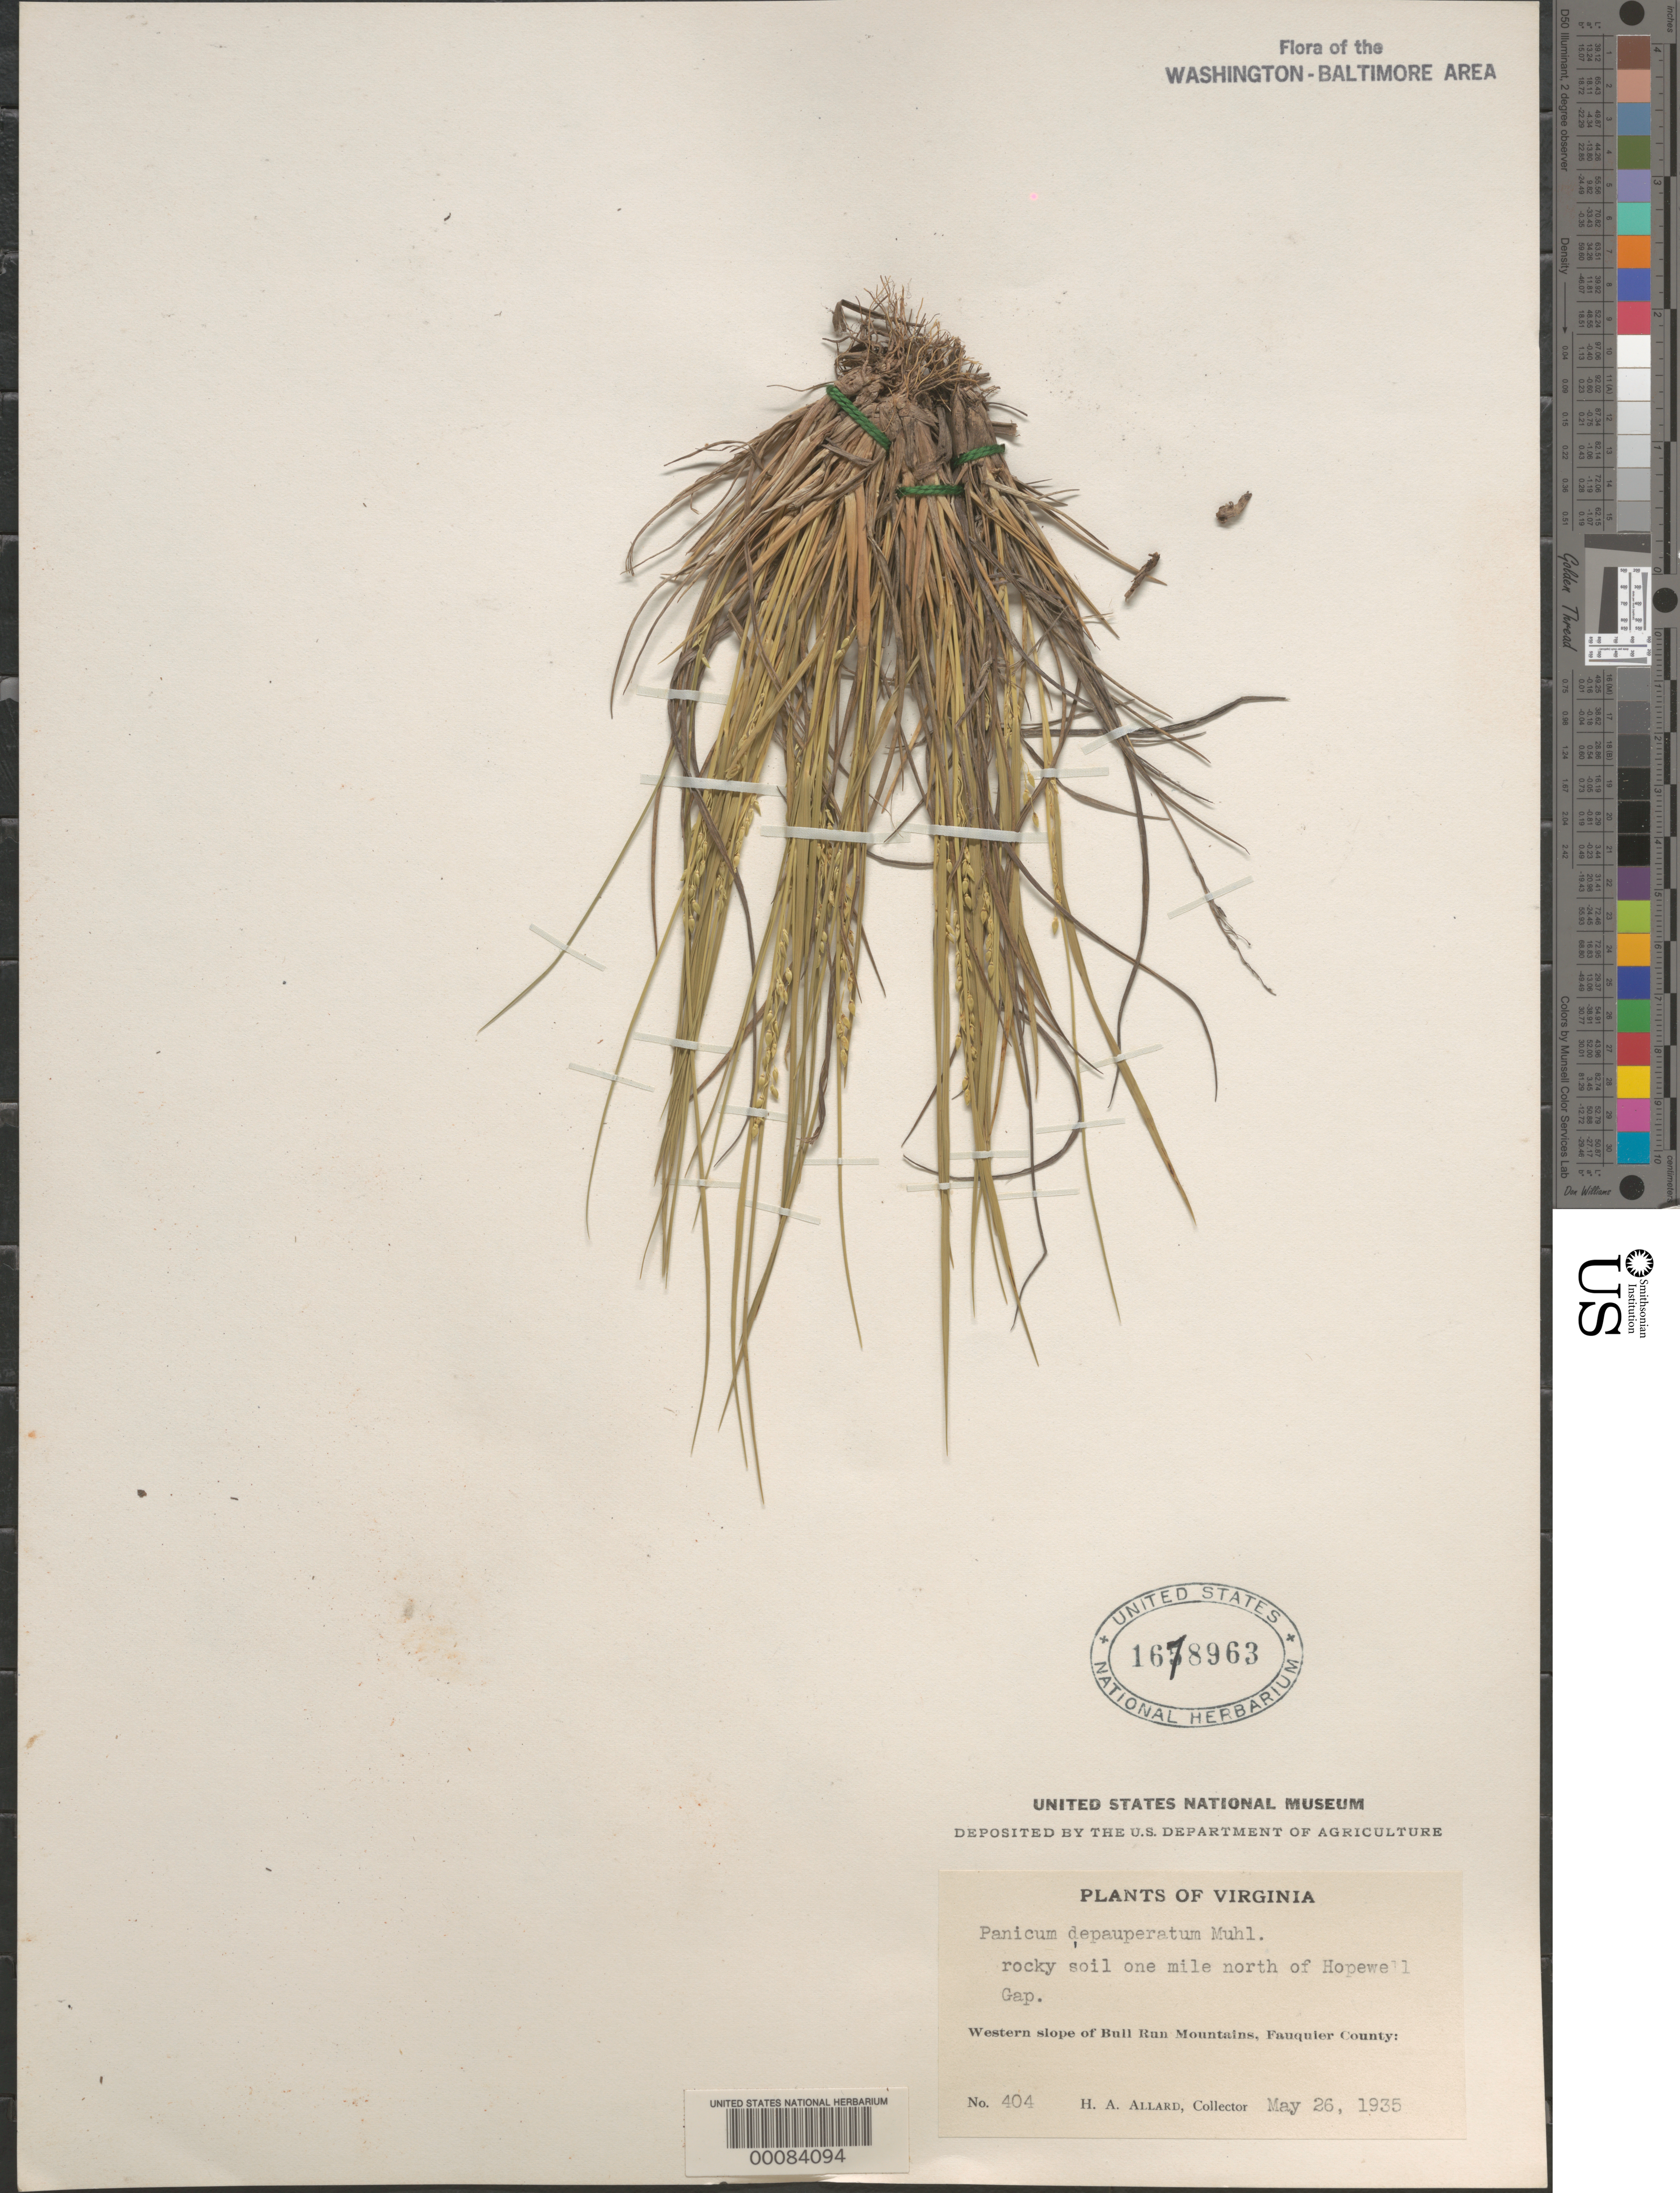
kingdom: Plantae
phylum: Tracheophyta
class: Liliopsida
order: Poales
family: Poaceae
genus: Dichanthelium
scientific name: Dichanthelium depauperatum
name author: (Muhl.) Gould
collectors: H. A. Allard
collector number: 404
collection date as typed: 26 May 1935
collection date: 1935-05-26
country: United States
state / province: Virginia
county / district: Fauquier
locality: Bull Run Mountains, N of Hopewell Gap Bull Run Mts.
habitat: Dry prairies, rocky soil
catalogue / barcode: US 1678963